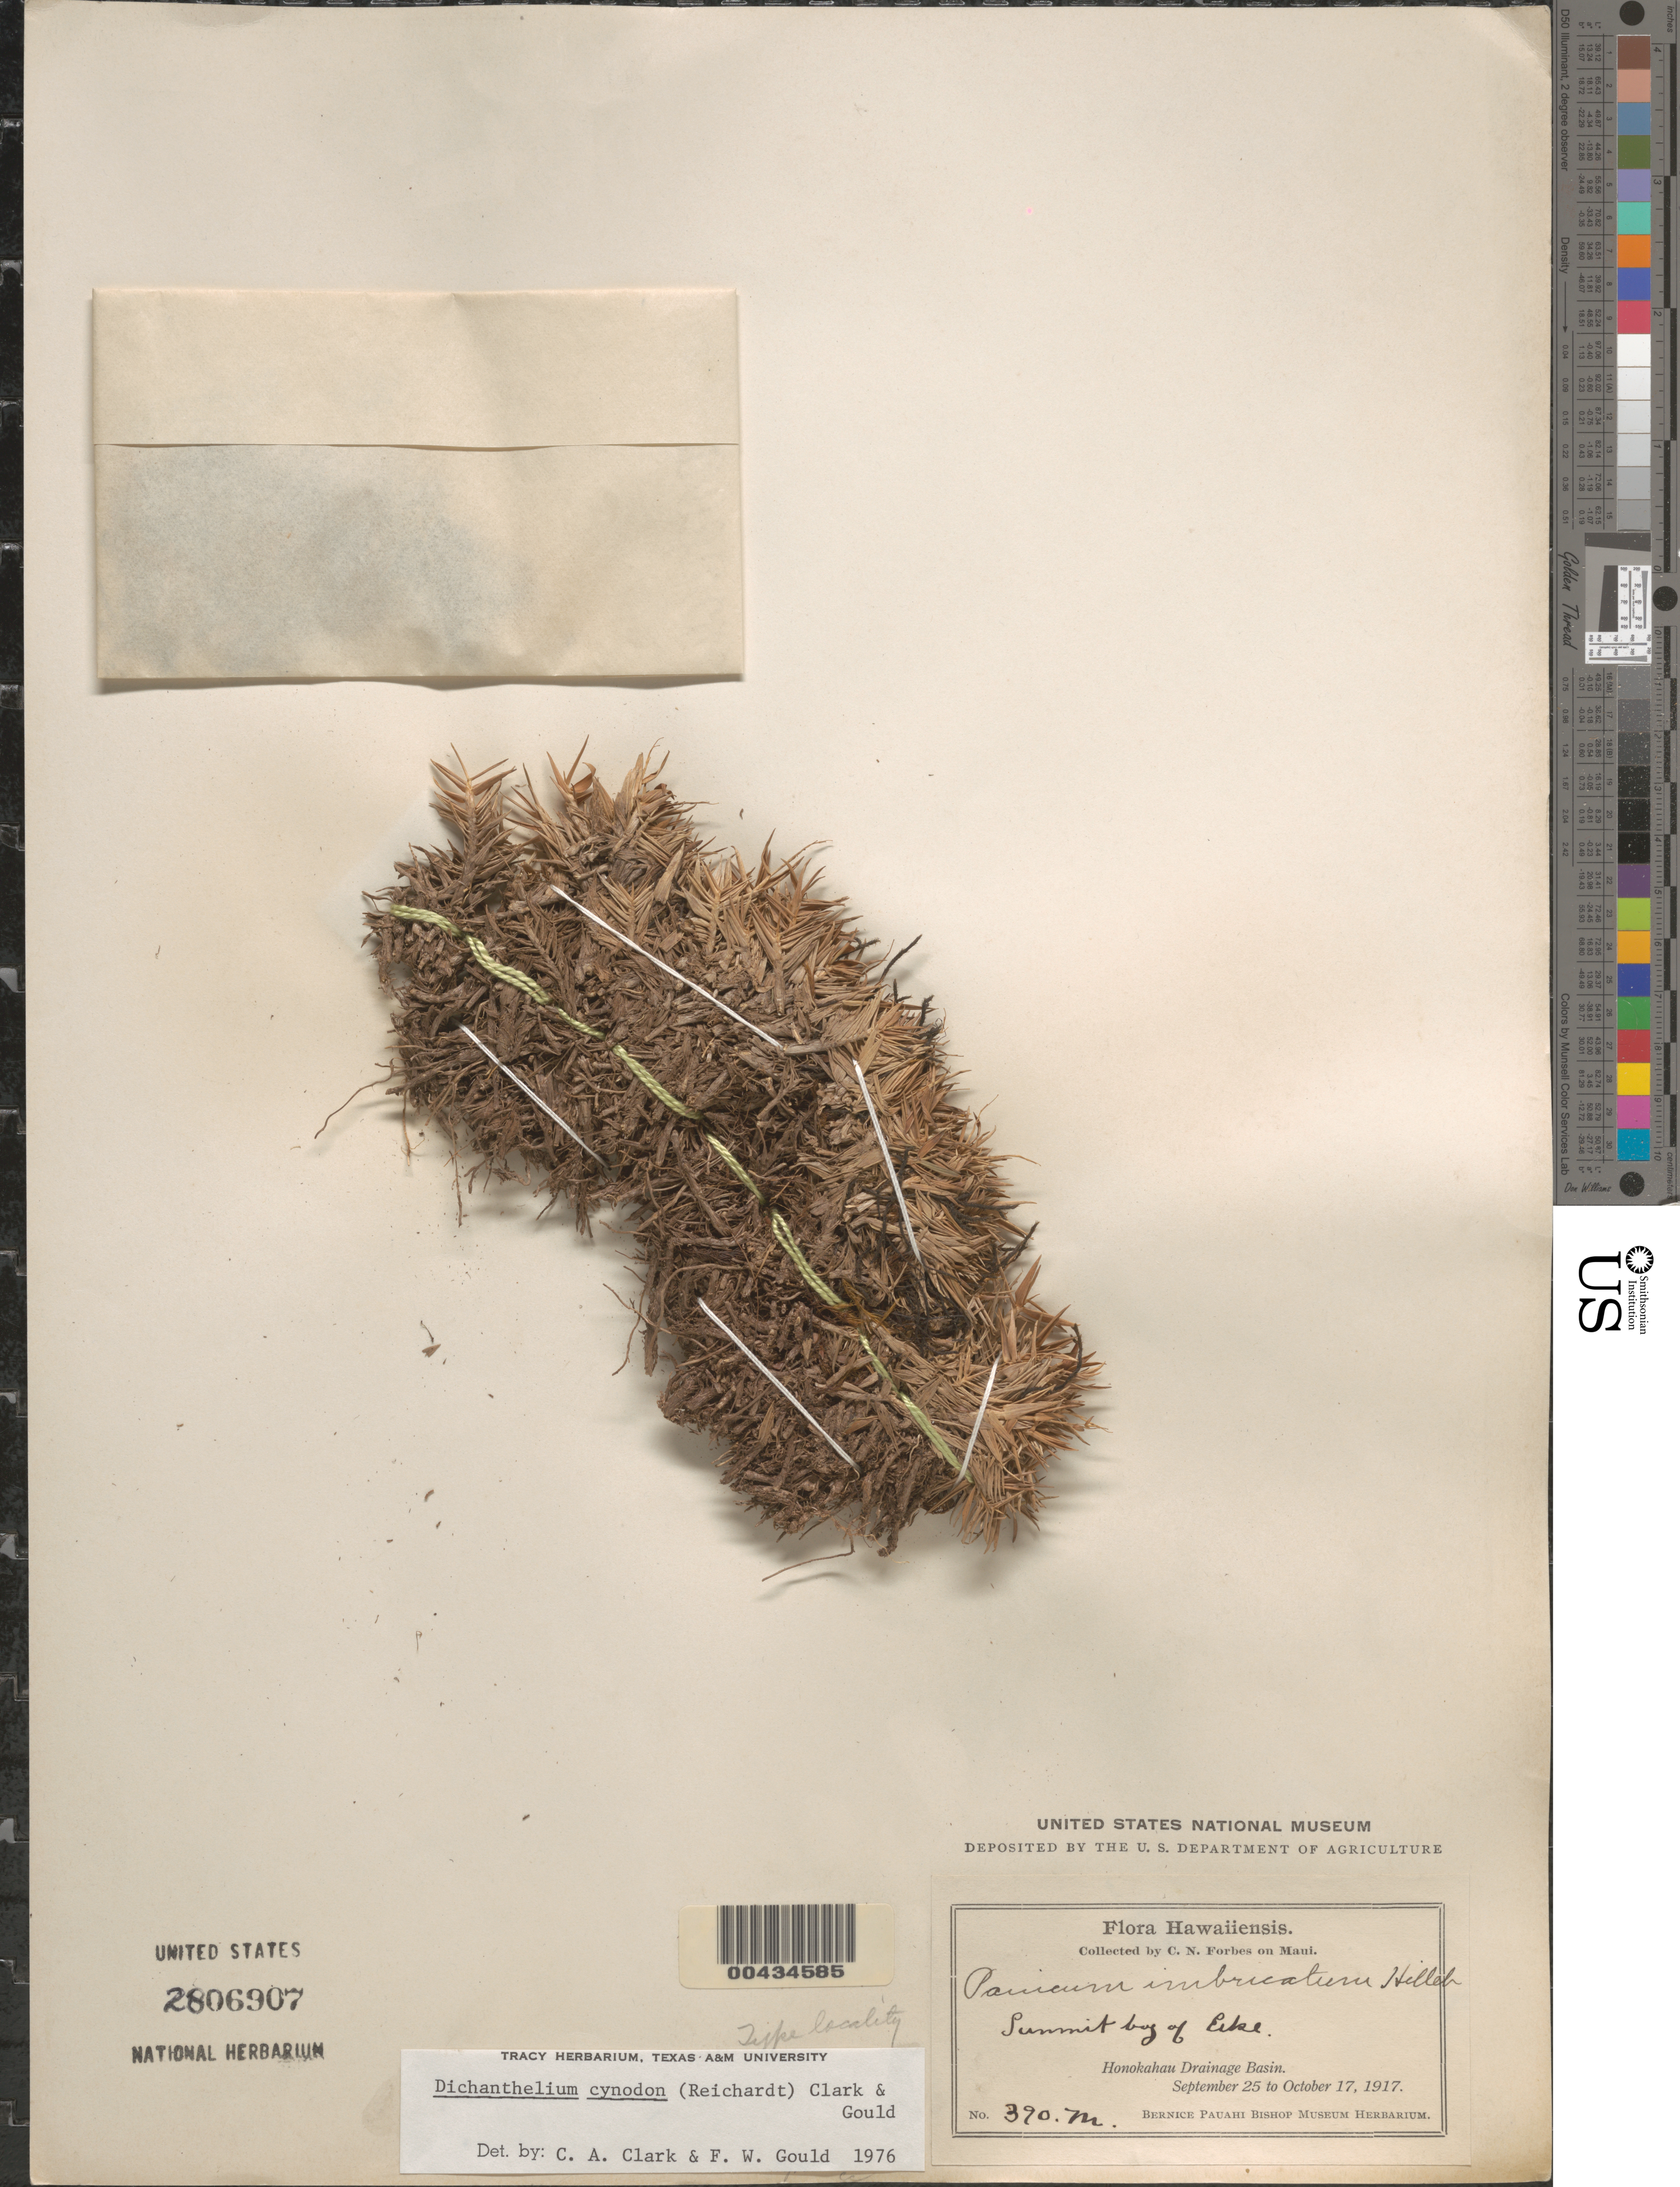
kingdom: Plantae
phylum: Tracheophyta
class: Liliopsida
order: Poales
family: Poaceae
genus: Dichanthelium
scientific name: Dichanthelium cynodon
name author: (Reichardt) C.A. Clark & Gould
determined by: Clark, C. A.; Gould, F. W.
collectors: C. N. Forbes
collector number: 390.M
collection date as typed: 25 Sep 1917 to 17 Oct 1917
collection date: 1917-09-25/1917-10-17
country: United States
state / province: Hawaii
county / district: Maui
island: Maui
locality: Honokahau Drainage basin, summit bog of Eke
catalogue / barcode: US 2806907